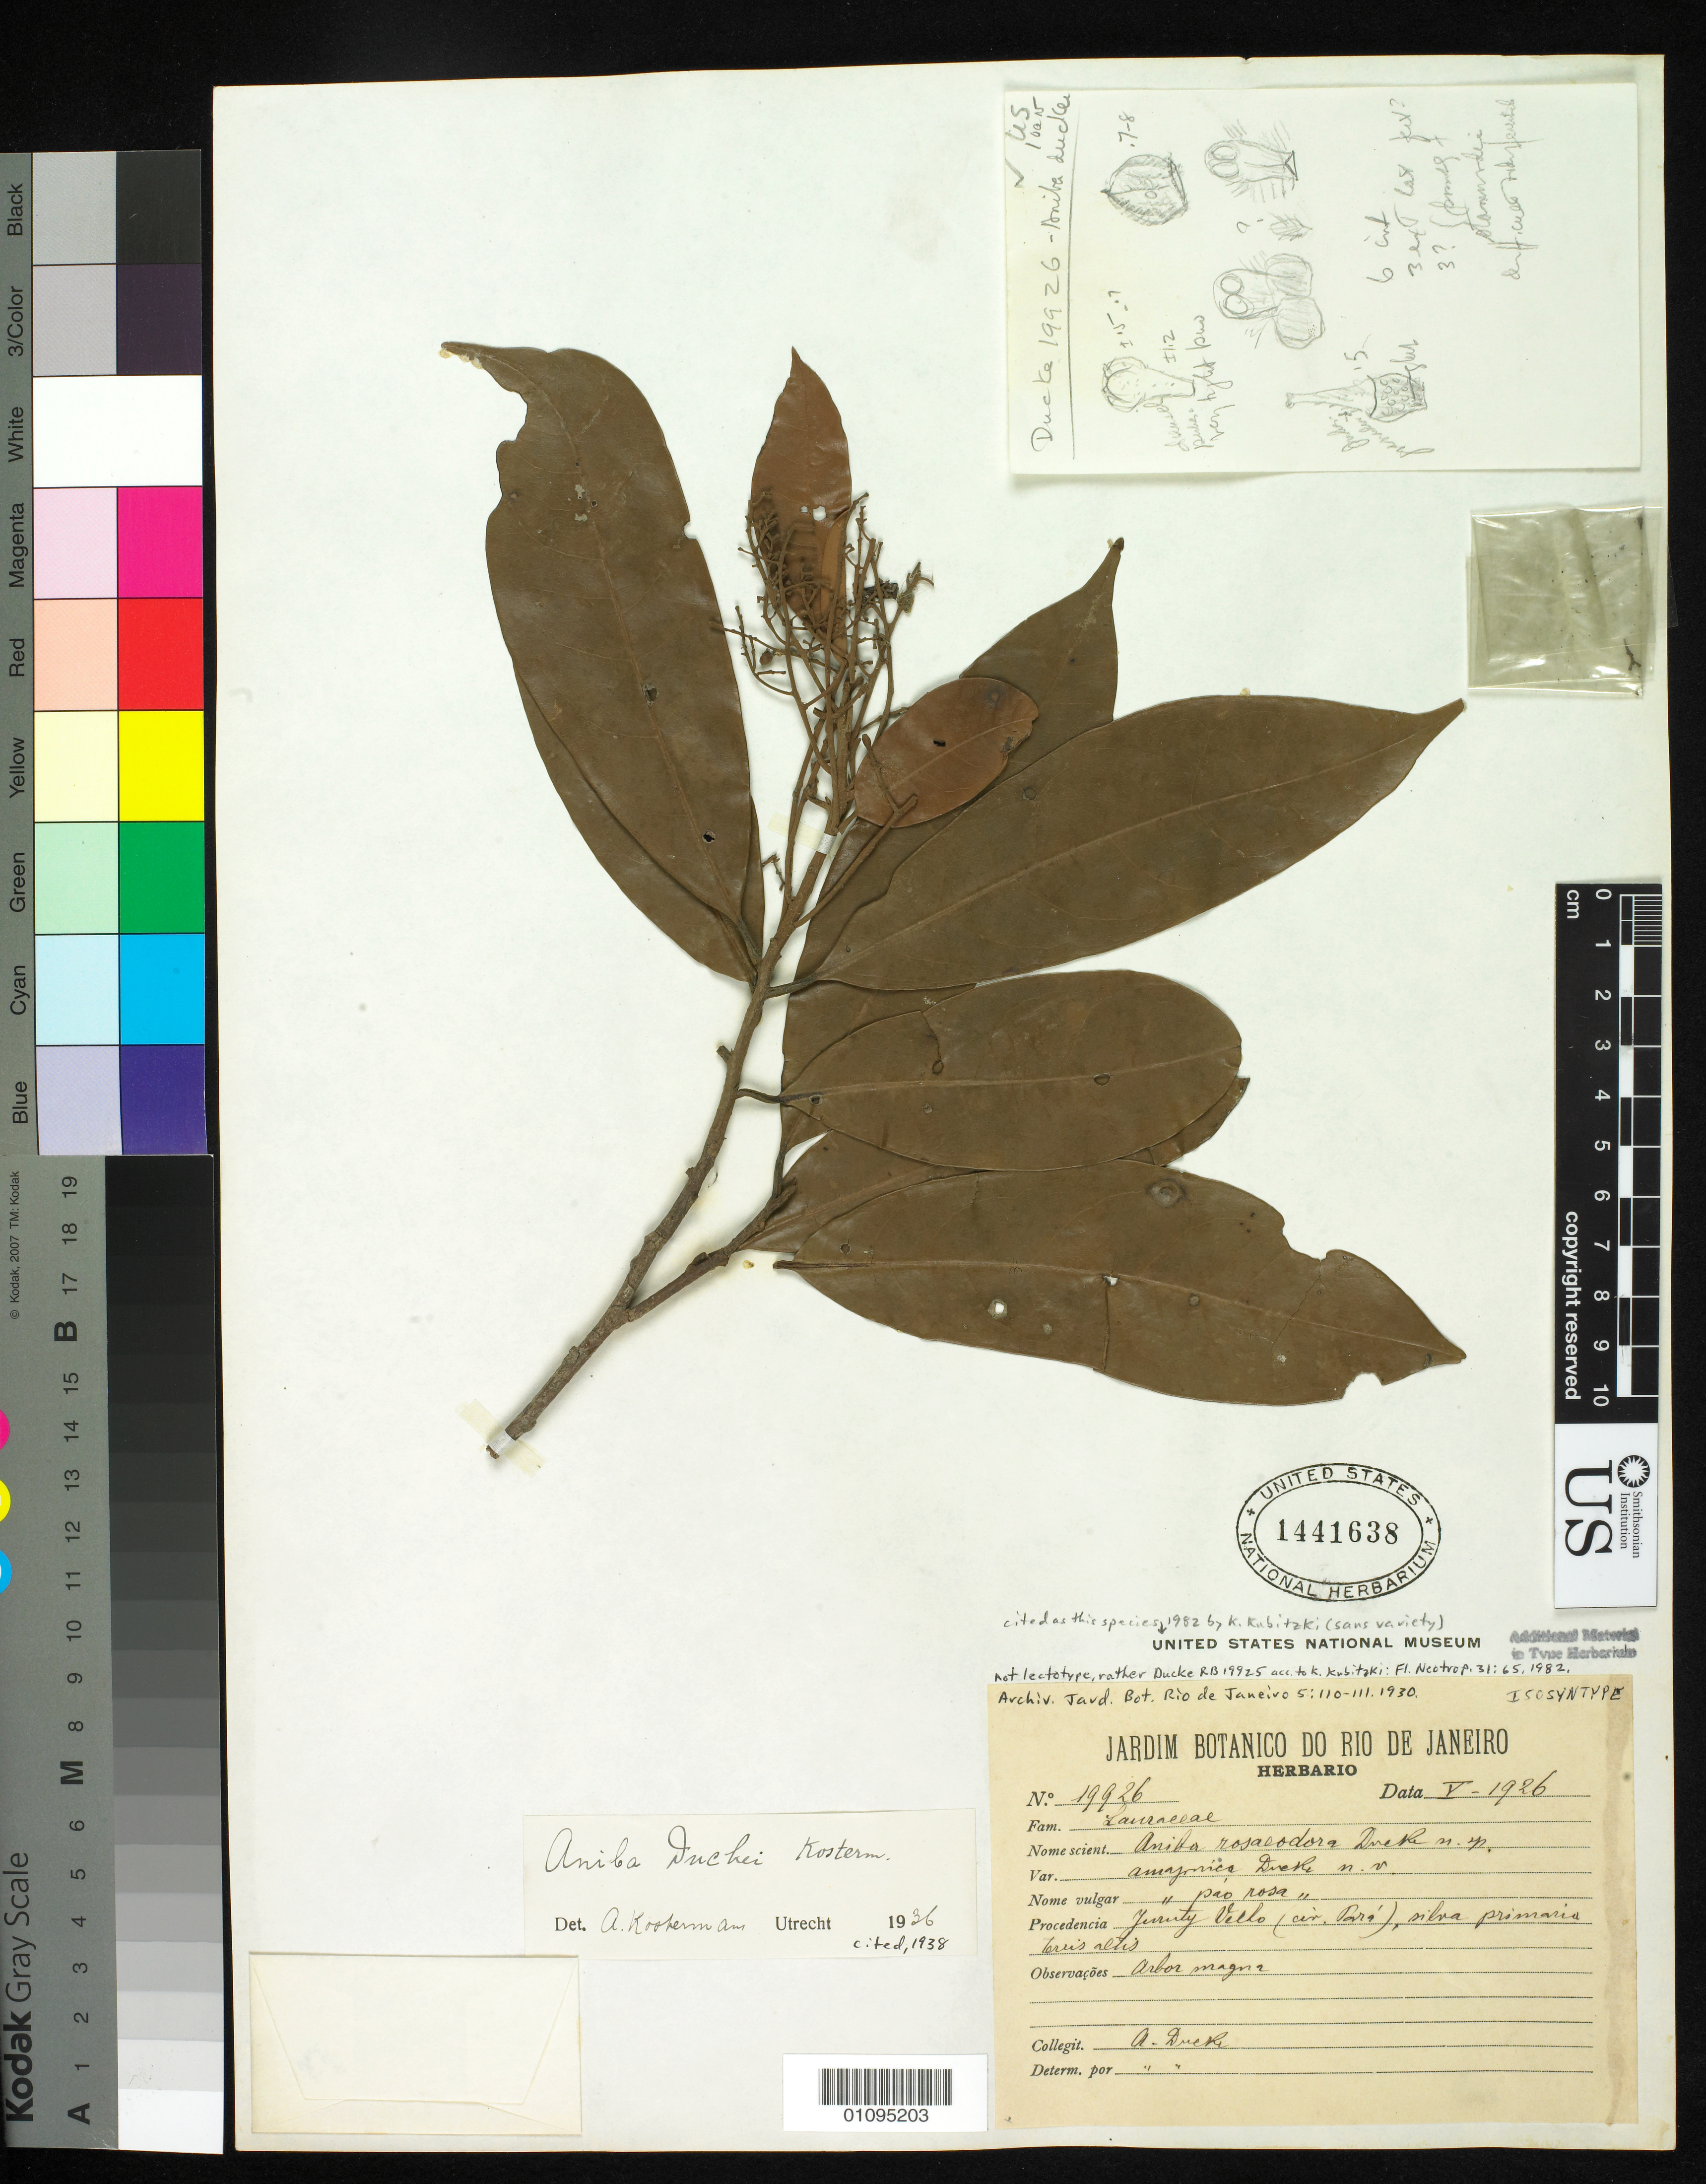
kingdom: Plantae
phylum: Tracheophyta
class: Magnoliopsida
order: Laurales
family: Lauraceae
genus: Aniba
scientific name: Aniba rosaeodora var. amazonica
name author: Ducke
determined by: Ducke, A.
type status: Isosyntype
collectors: A. Ducke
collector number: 19926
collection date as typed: May 1926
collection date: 1926-05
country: Brazil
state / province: Pará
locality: Juruty Velho.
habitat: Silva primaria terris altis.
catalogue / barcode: US 1441638